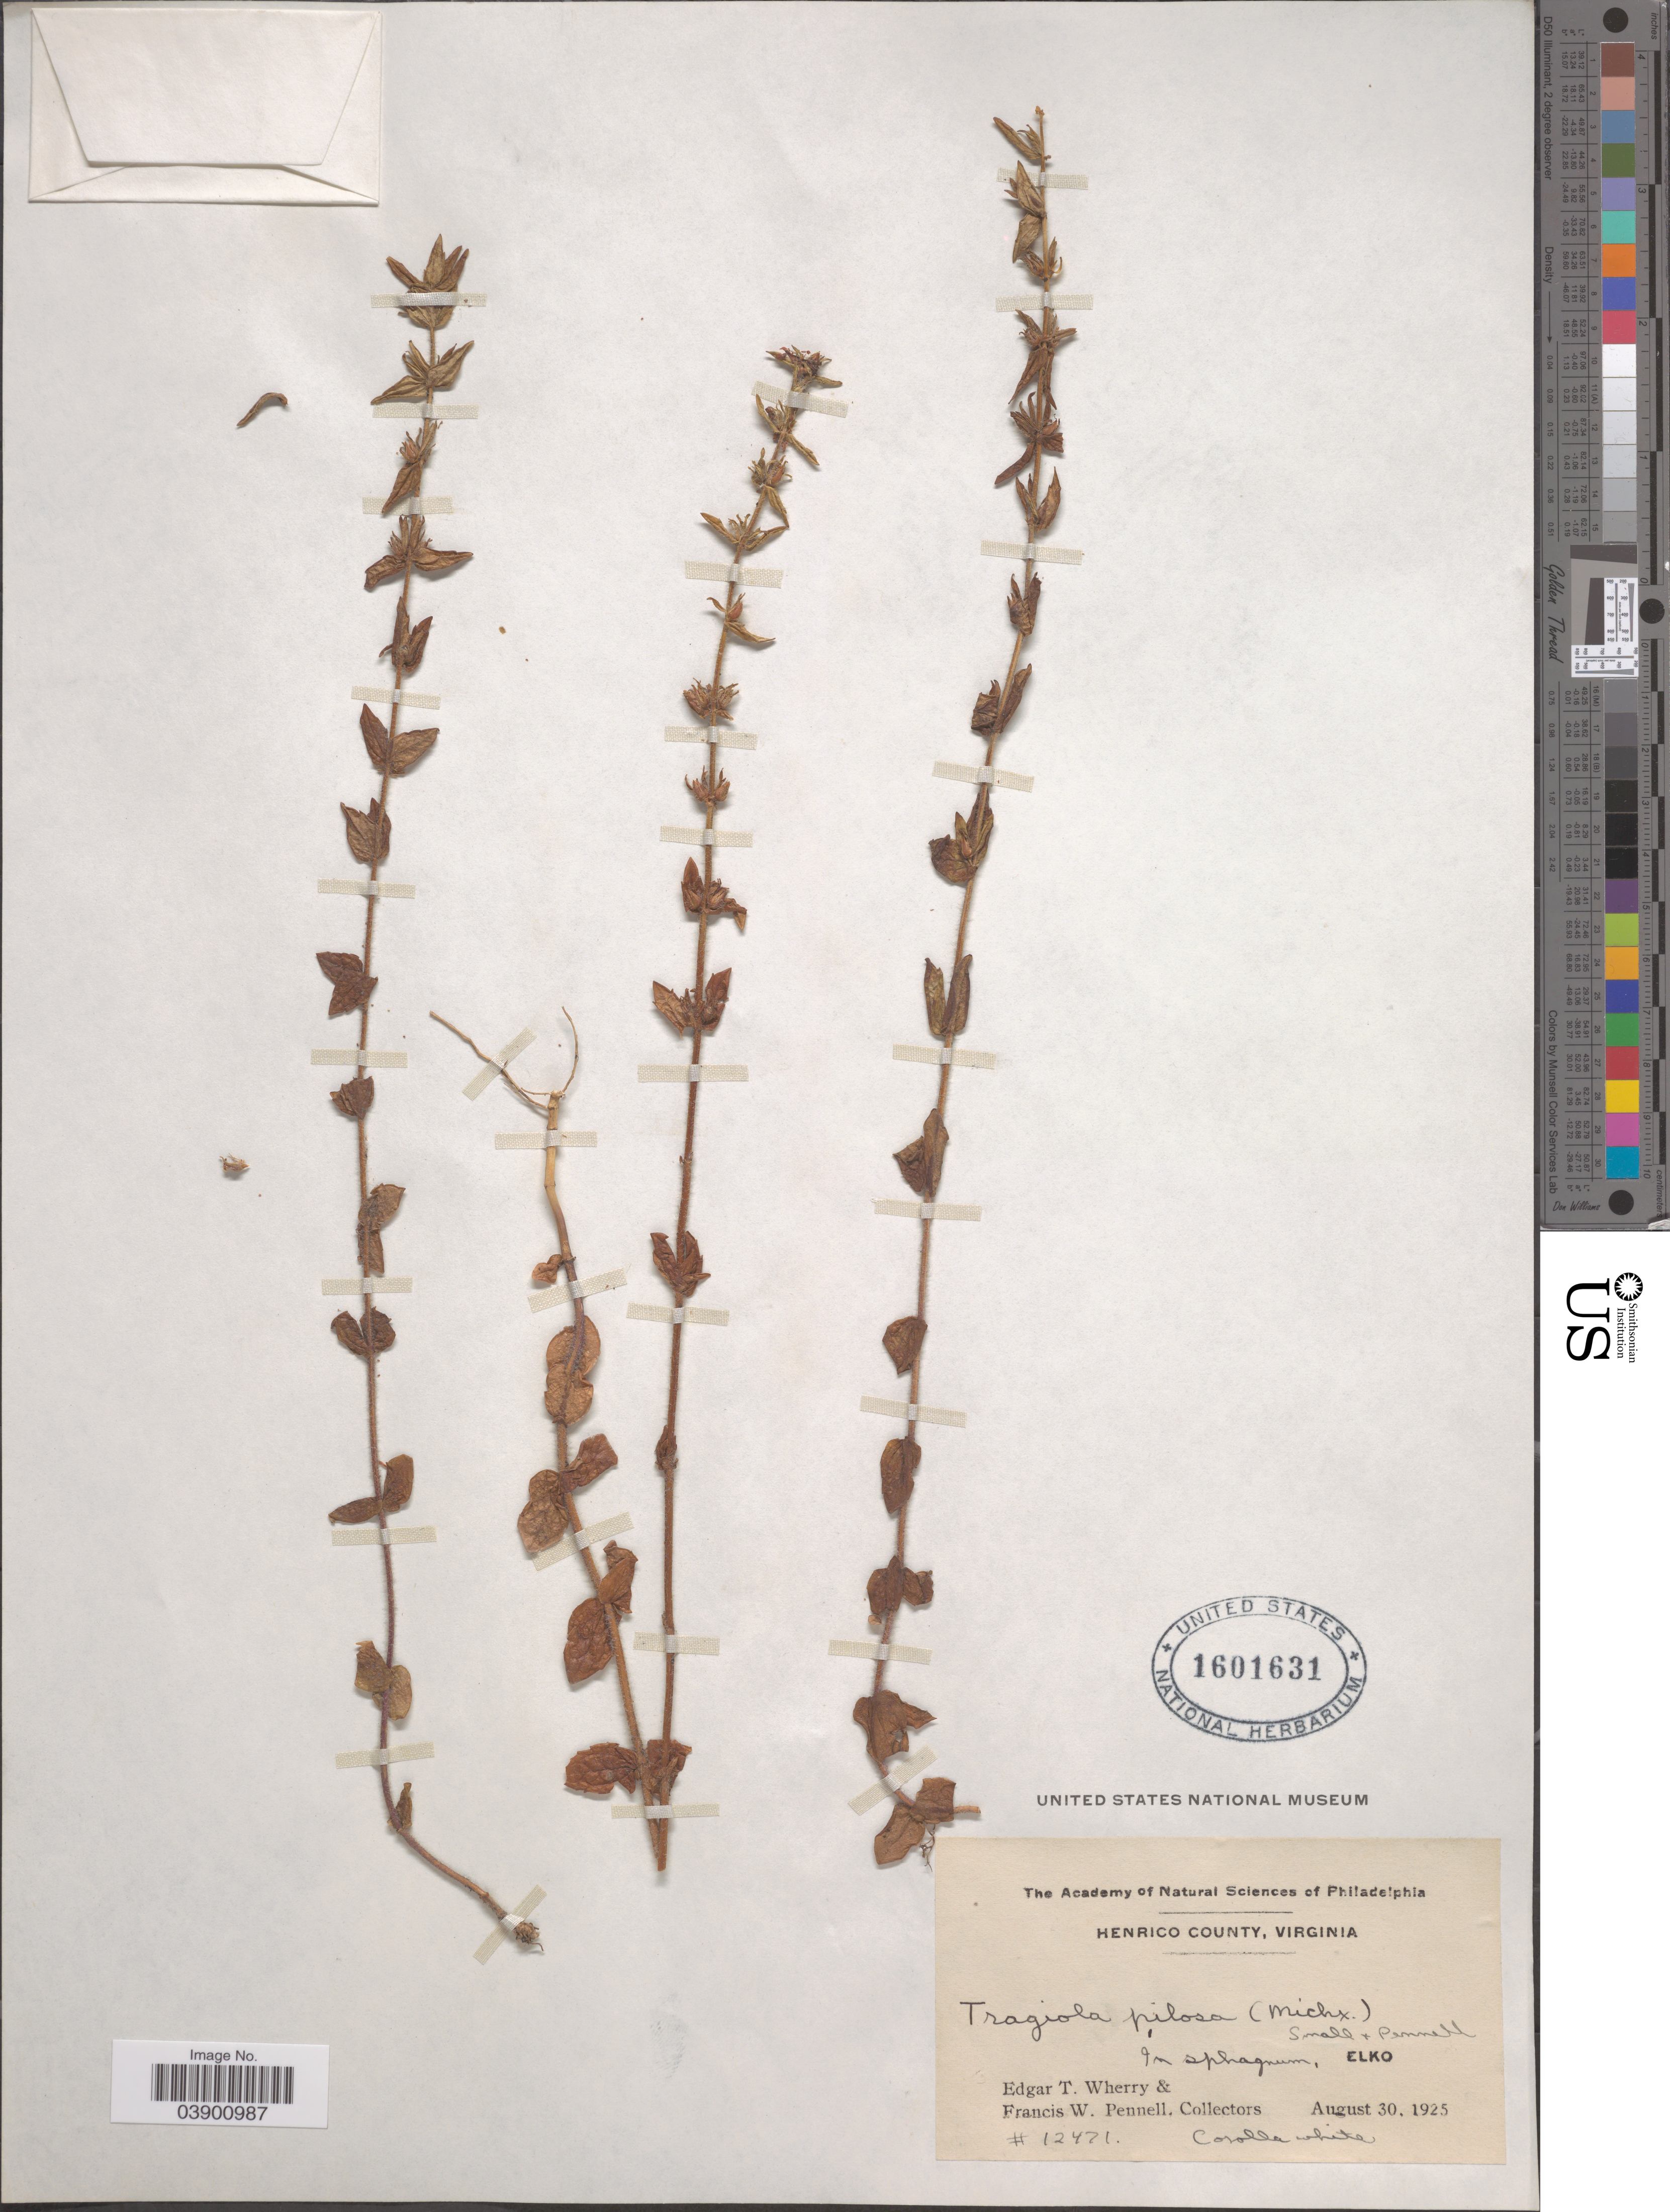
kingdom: Plantae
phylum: Tracheophyta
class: Magnoliopsida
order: Lamiales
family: Plantaginaceae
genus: Gratiola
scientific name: Gratiola pilosa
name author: Michx.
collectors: E. T. Wherry & F. W. Pennell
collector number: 12471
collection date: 1925-08-30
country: United States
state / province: Virginia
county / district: Henrico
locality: Elko.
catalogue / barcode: US 1601631